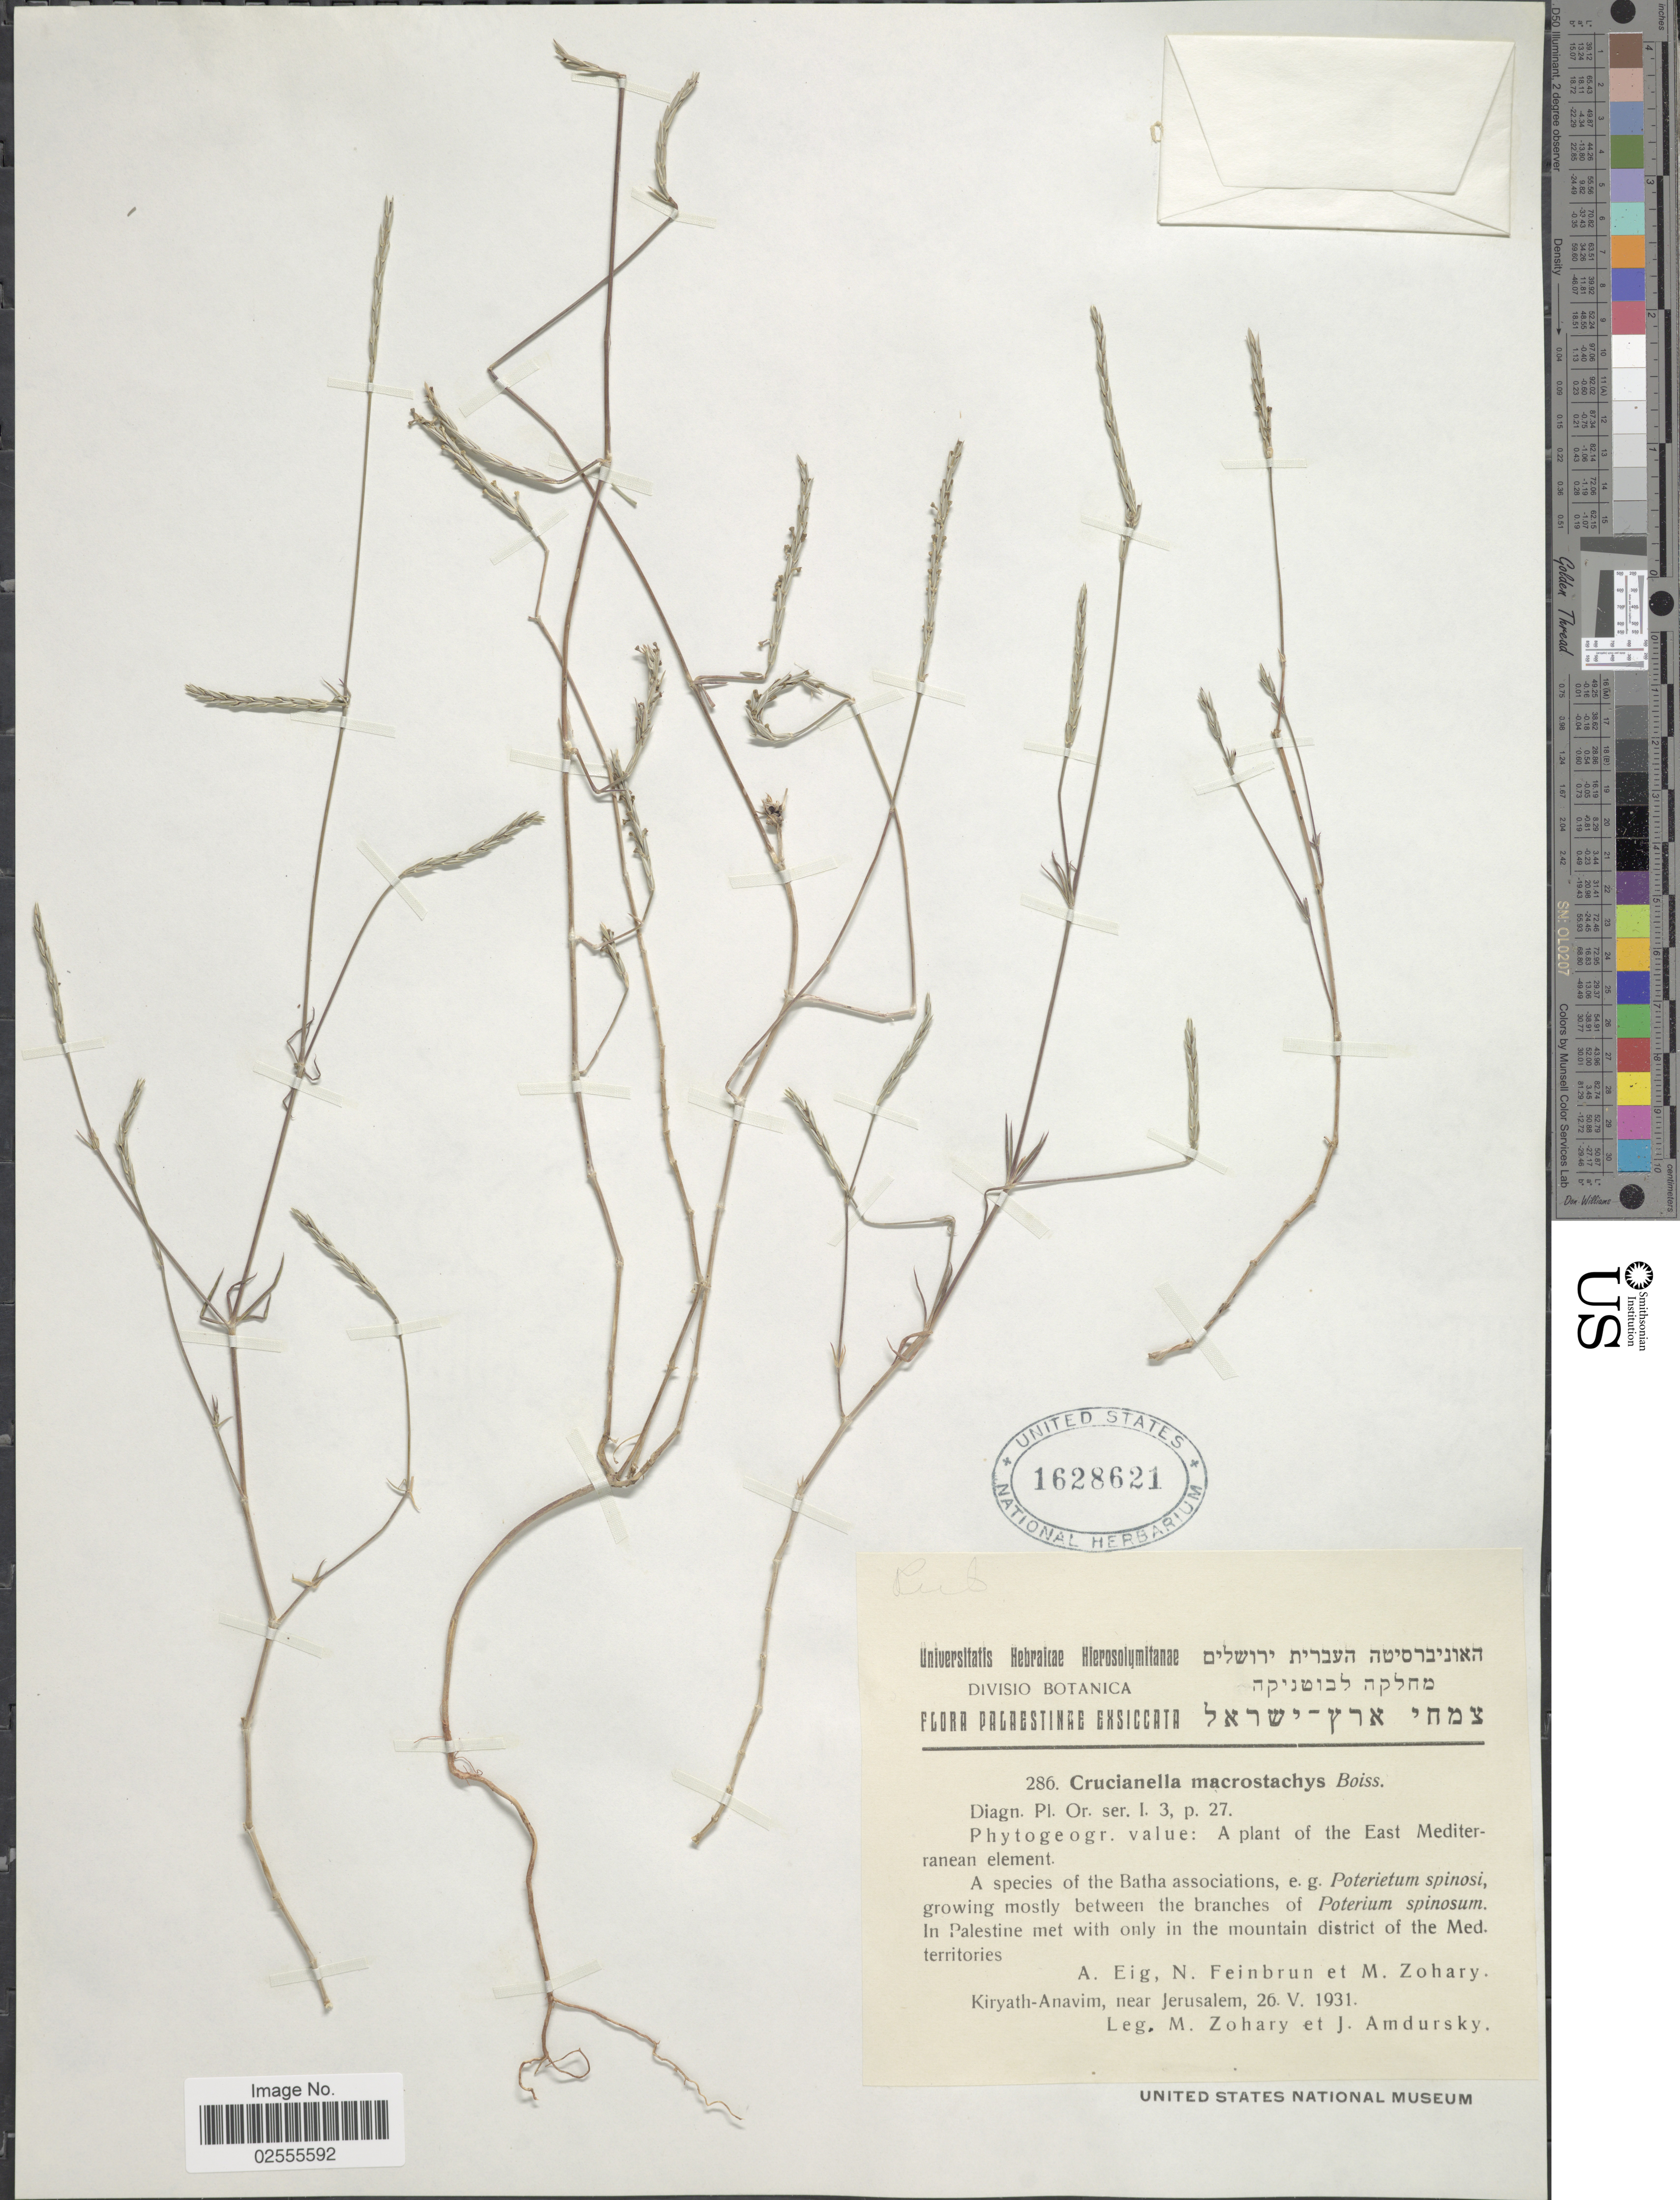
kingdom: Plantae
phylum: Tracheophyta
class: Magnoliopsida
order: Gentianales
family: Rubiaceae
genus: Crucianella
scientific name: Crucianella macrostachya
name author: Boiss.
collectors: M. Zohary & I. Amdursky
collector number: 286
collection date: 1931-05-26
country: Israel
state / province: Jerusalem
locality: Palestinae, in Palestine met with only in the mountain district of the Med. territories, Kiryath-Anavim, near Jerusalem.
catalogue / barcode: US 1628621